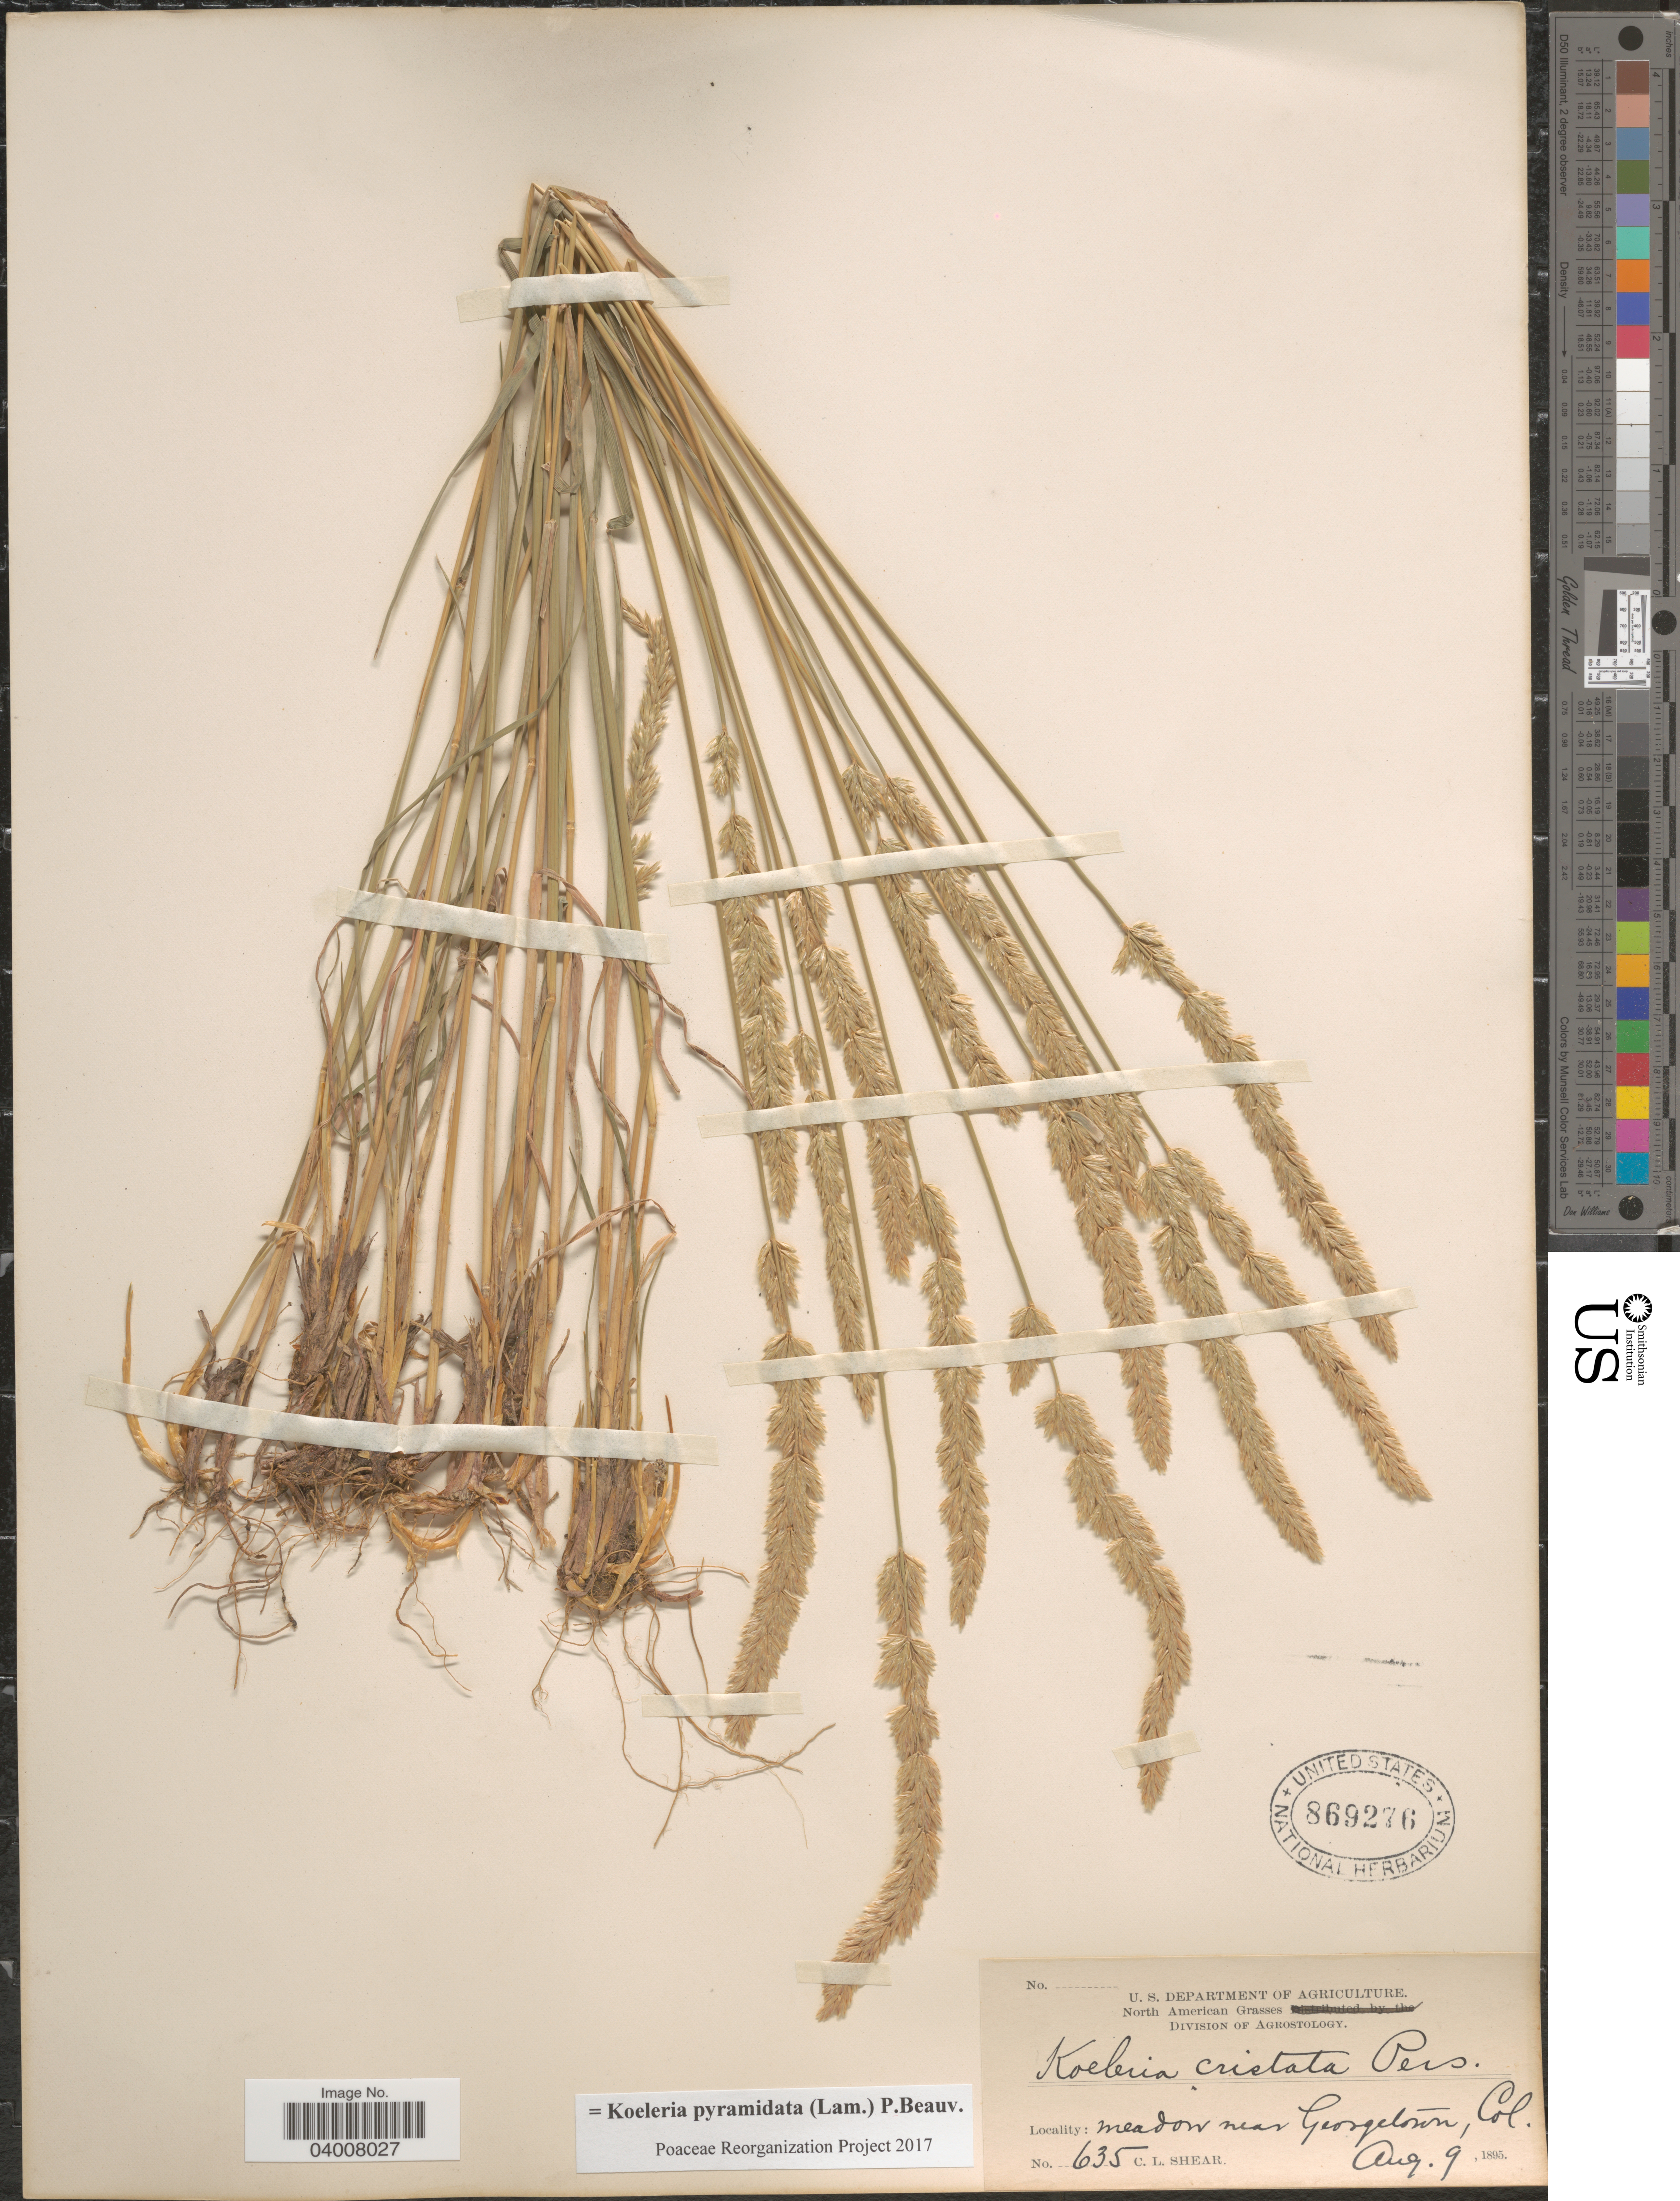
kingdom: Plantae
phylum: Tracheophyta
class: Liliopsida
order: Poales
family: Poaceae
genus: Koeleria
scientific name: Koeleria pyramidata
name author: (Lam.) P. Beauv.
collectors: C. L. Shear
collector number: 635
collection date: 1895-08-09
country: United States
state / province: Colorado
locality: Meadow near Georgetown.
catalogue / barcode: US 869276